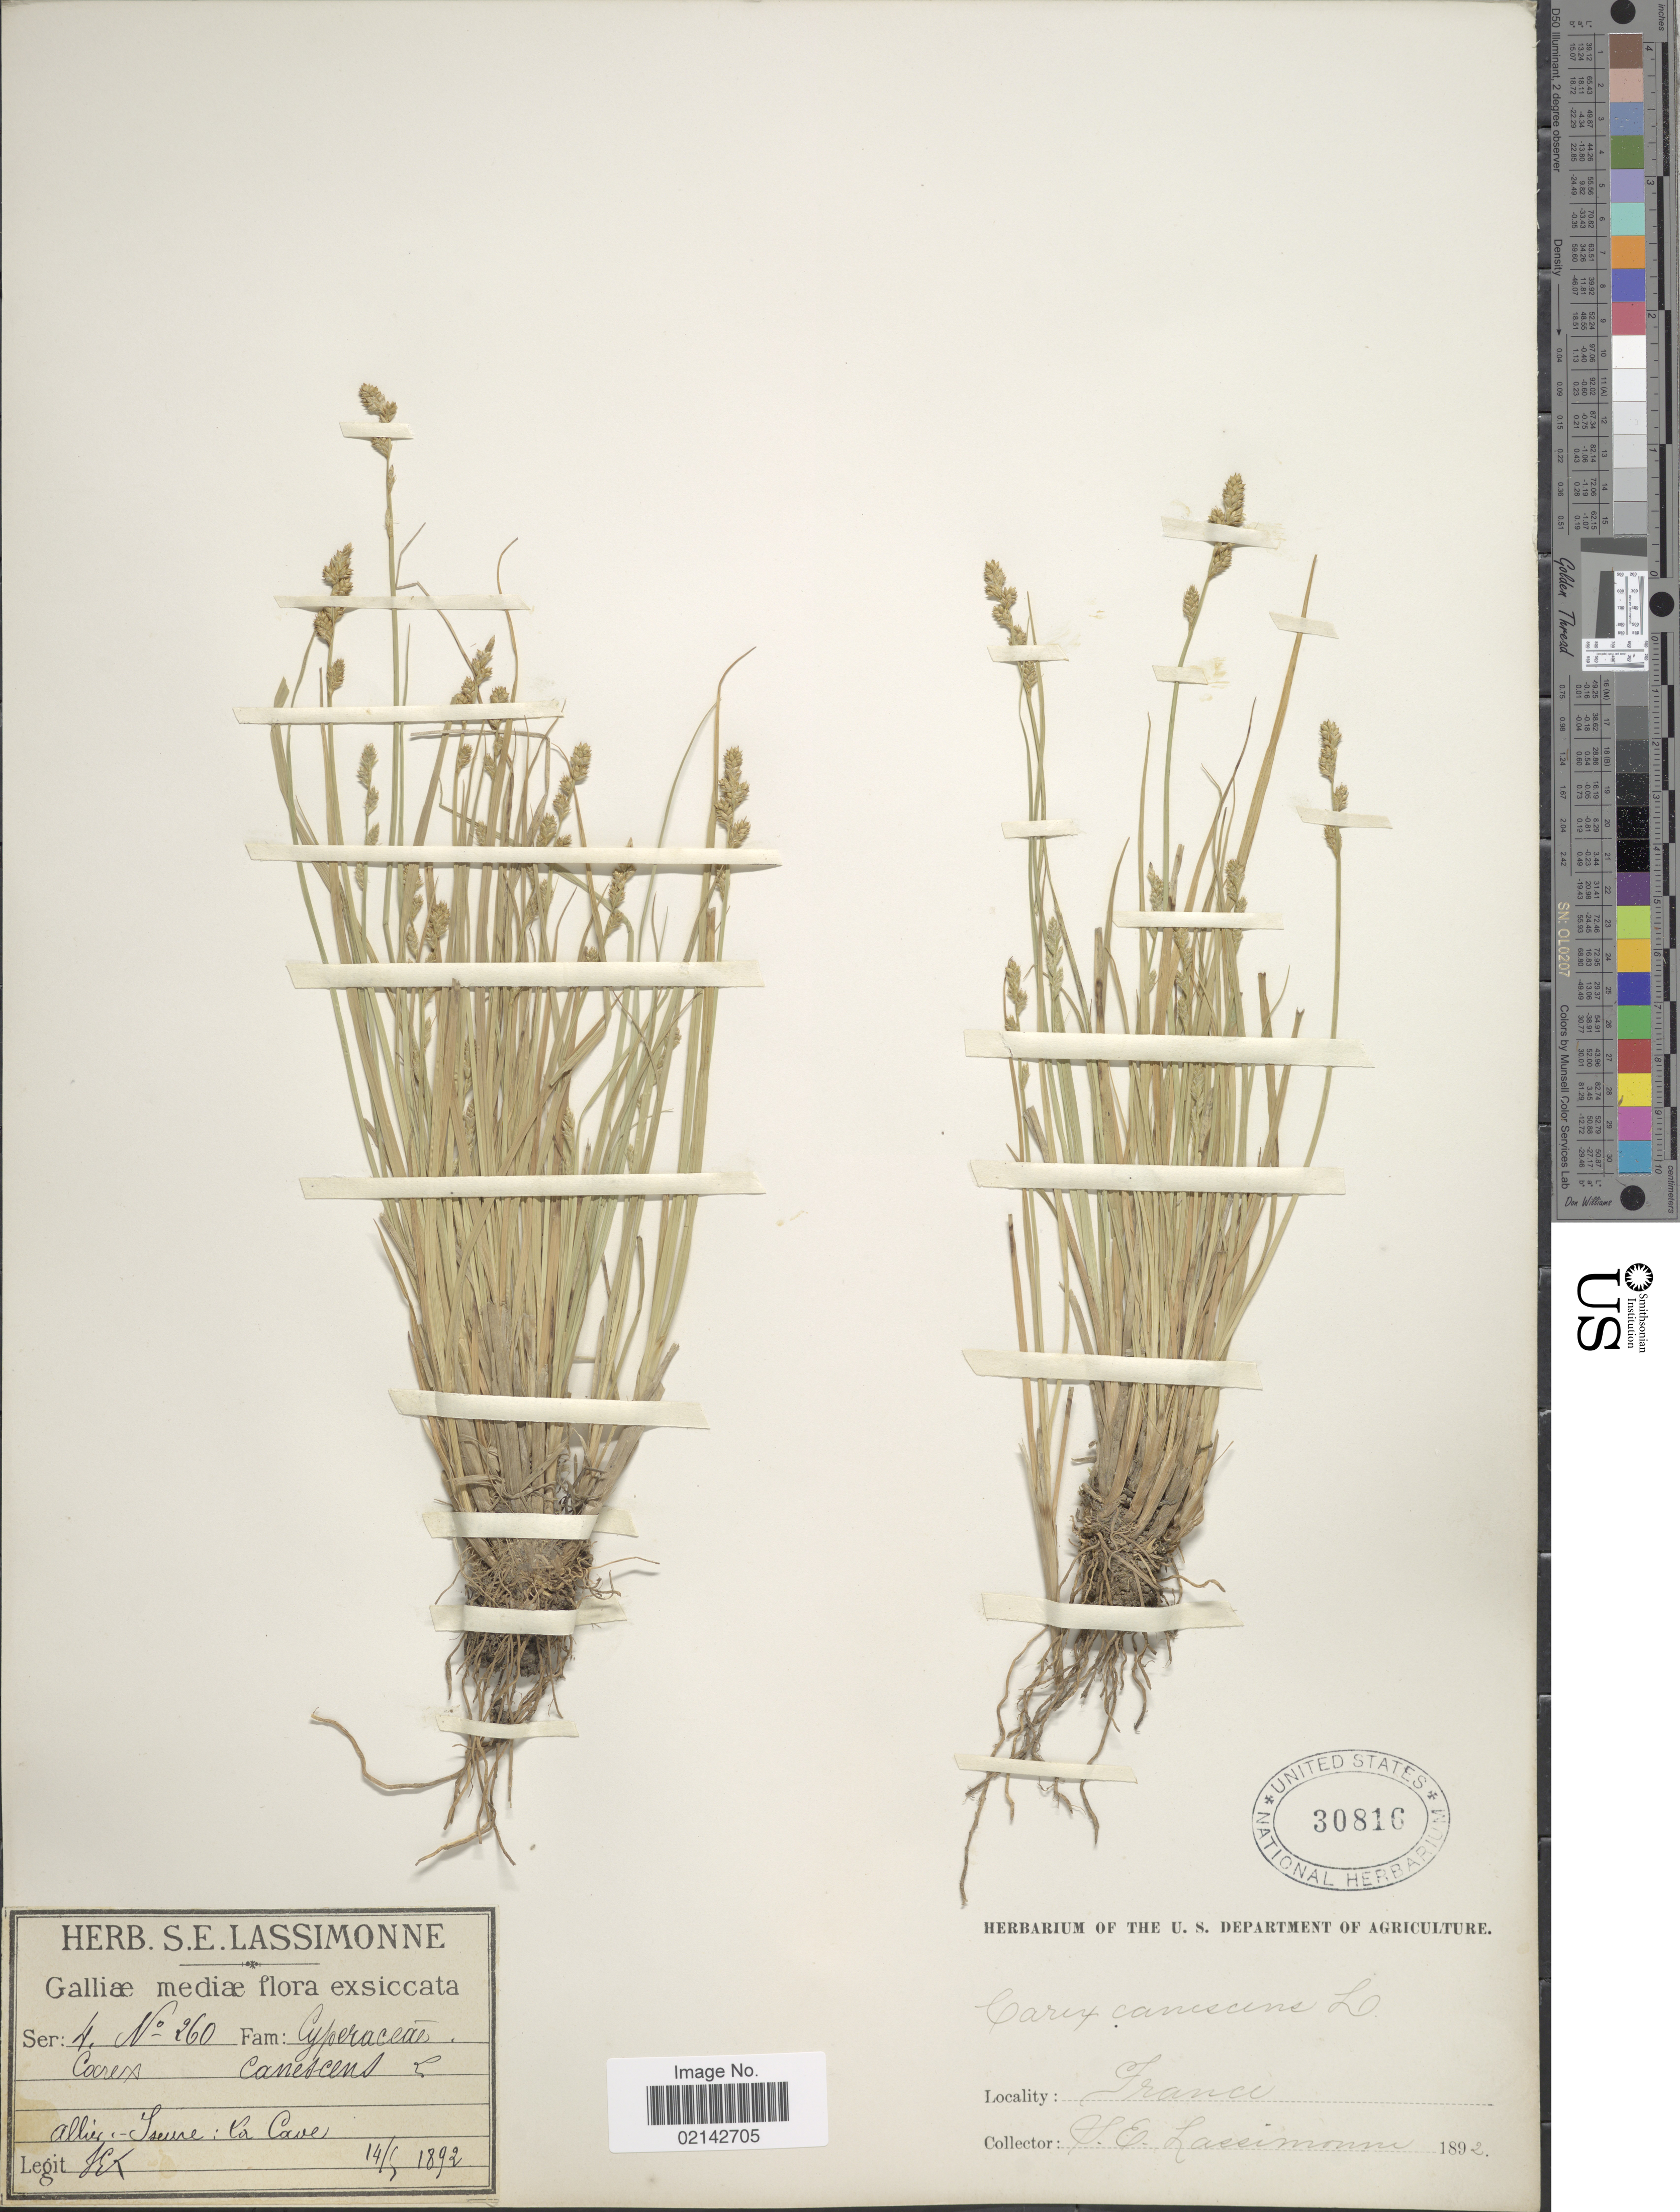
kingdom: Plantae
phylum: Tracheophyta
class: Liliopsida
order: Poales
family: Cyperaceae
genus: Carex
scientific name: Carex canescens var. canescens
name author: L.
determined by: Strong, Mark T., (BOT), Smithsonian Institution - National Museum of Natural History (UNITED STATES)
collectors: S. Lassimonne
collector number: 260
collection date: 1892-05-14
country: France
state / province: Auvergne-Rhône-Alpes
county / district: Allier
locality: Galliæ mediæ [Central France]. Allier - Yseure [Yzeure]: La Cave.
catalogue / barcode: US 30816